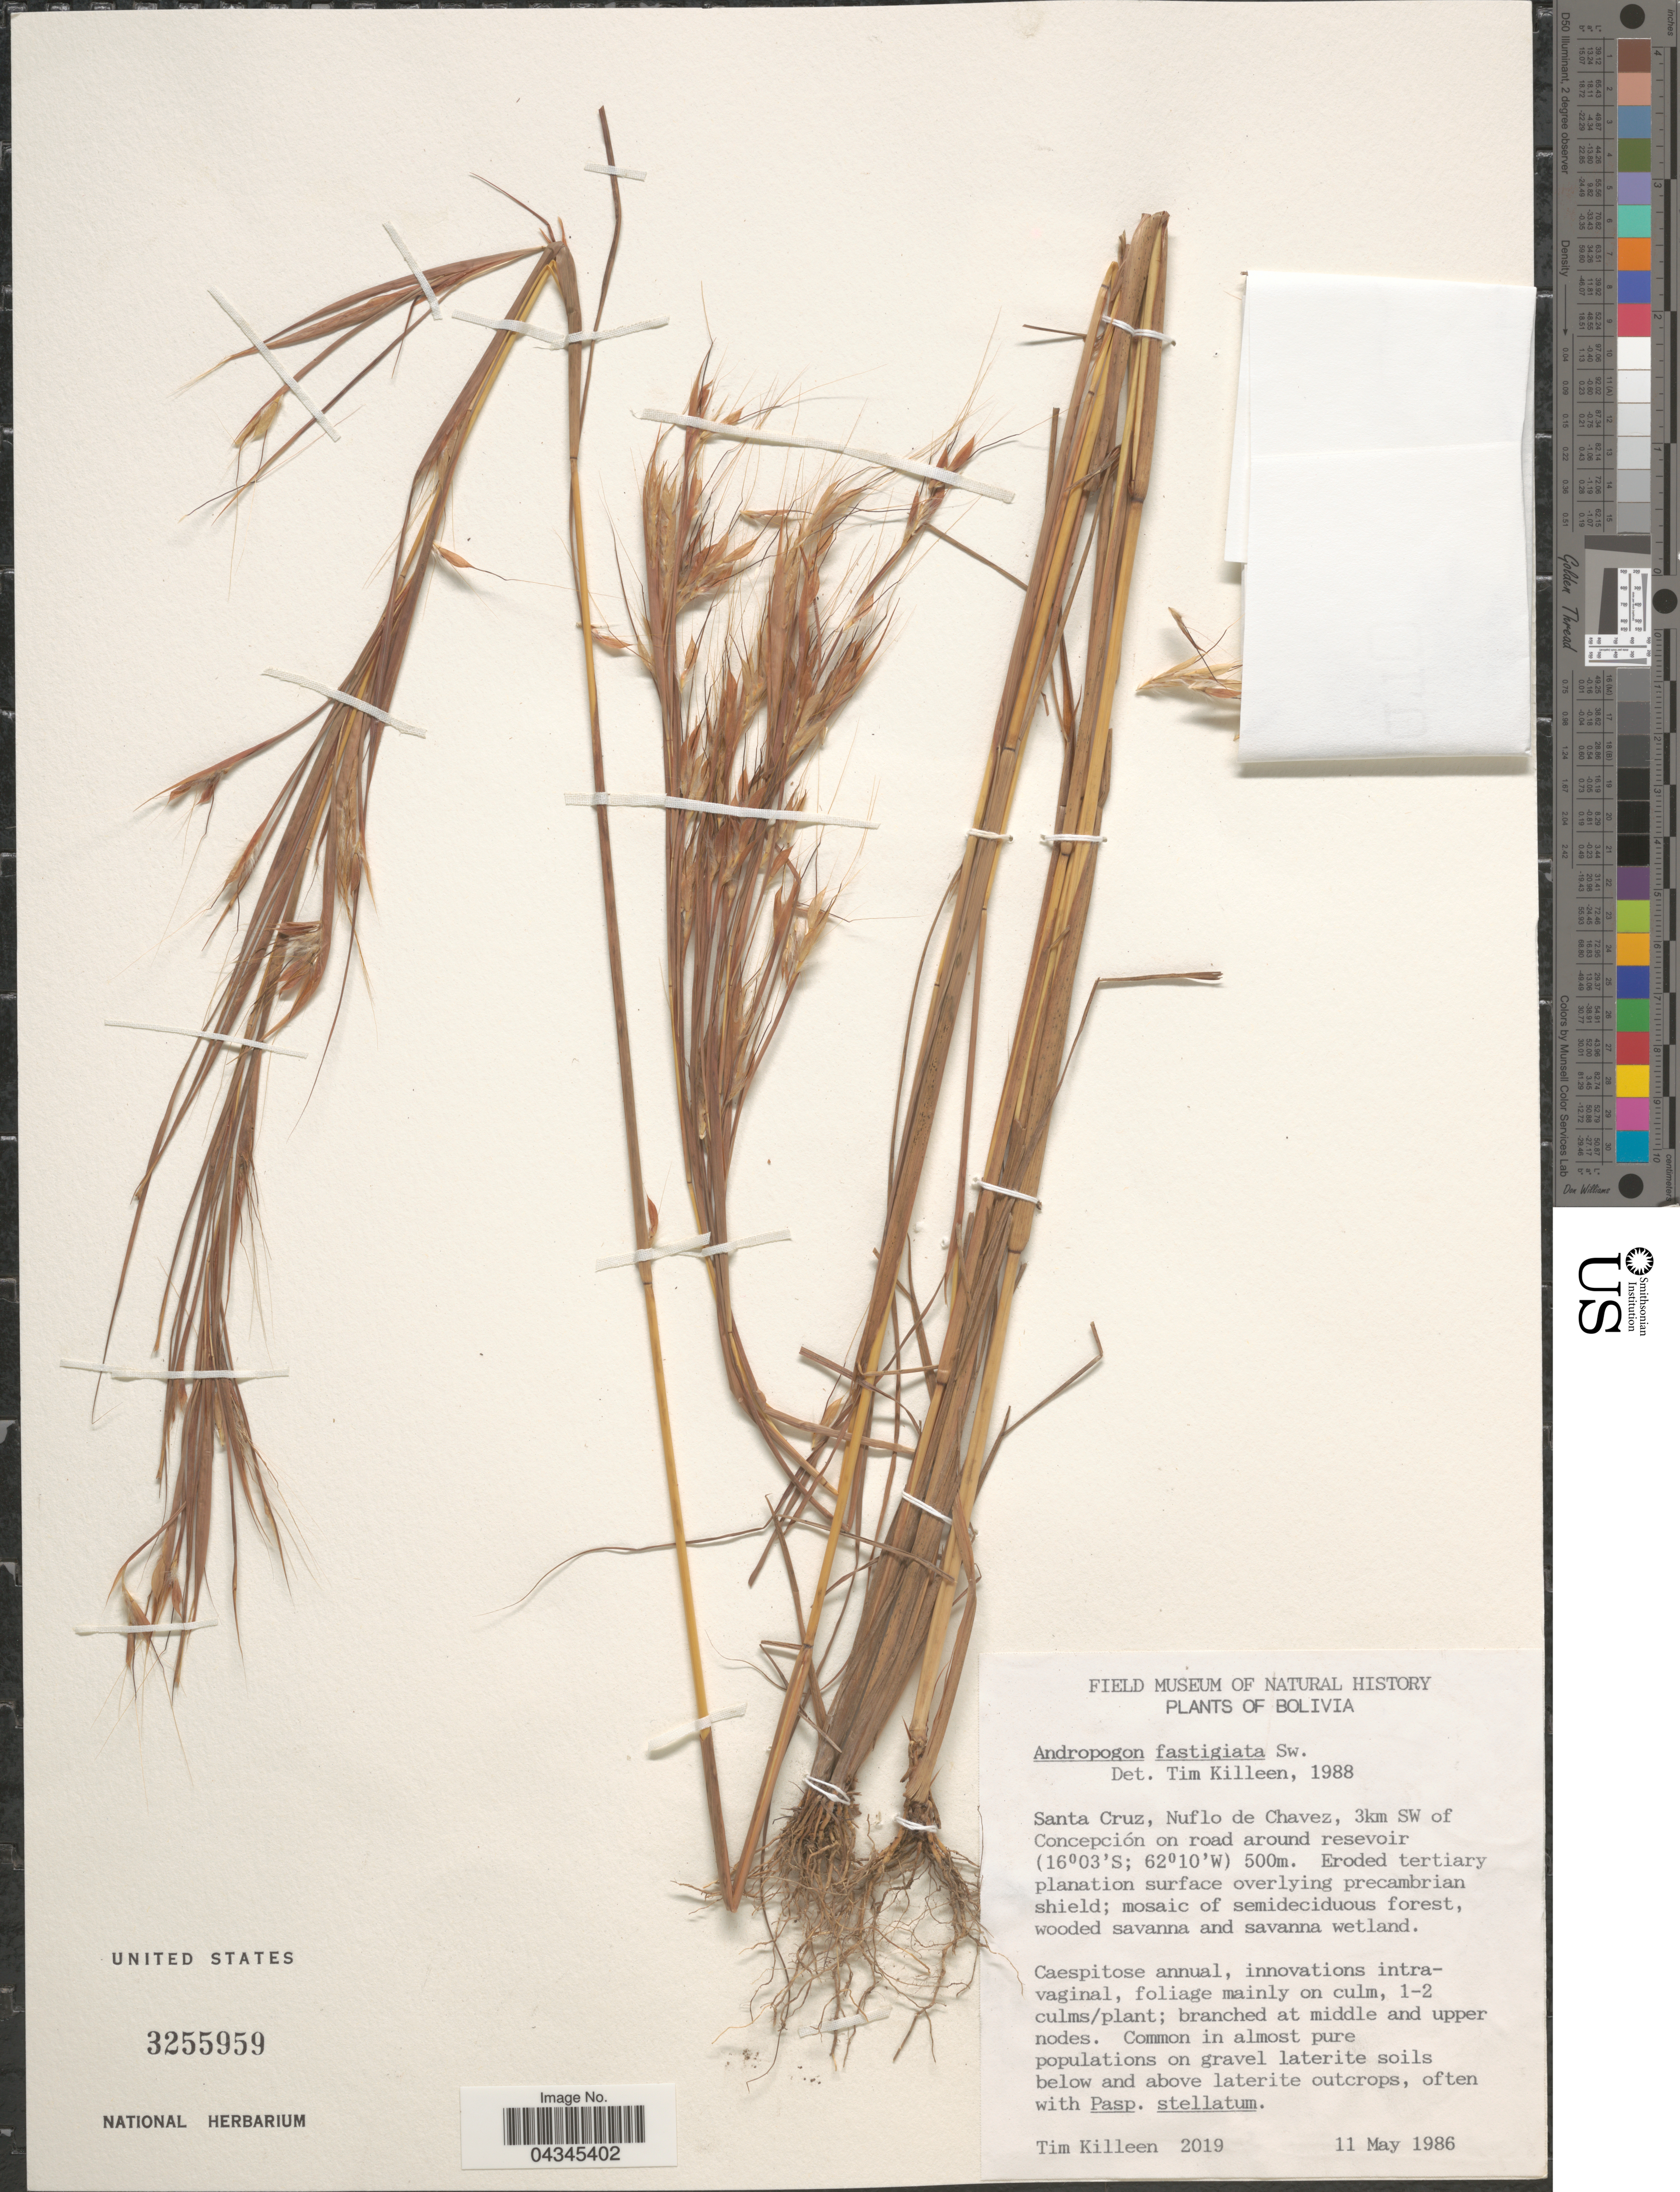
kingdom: Plantae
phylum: Tracheophyta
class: Liliopsida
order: Poales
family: Poaceae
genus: Andropogon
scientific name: Andropogon fastigiatus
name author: Sw.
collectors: T. J. Killeen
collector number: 2019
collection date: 1986-05-11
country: Bolivia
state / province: Santa Cruz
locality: Nuflo de Chavez, 3km SW of Concepción on road around reservoir.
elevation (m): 500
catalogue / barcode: US 3255959